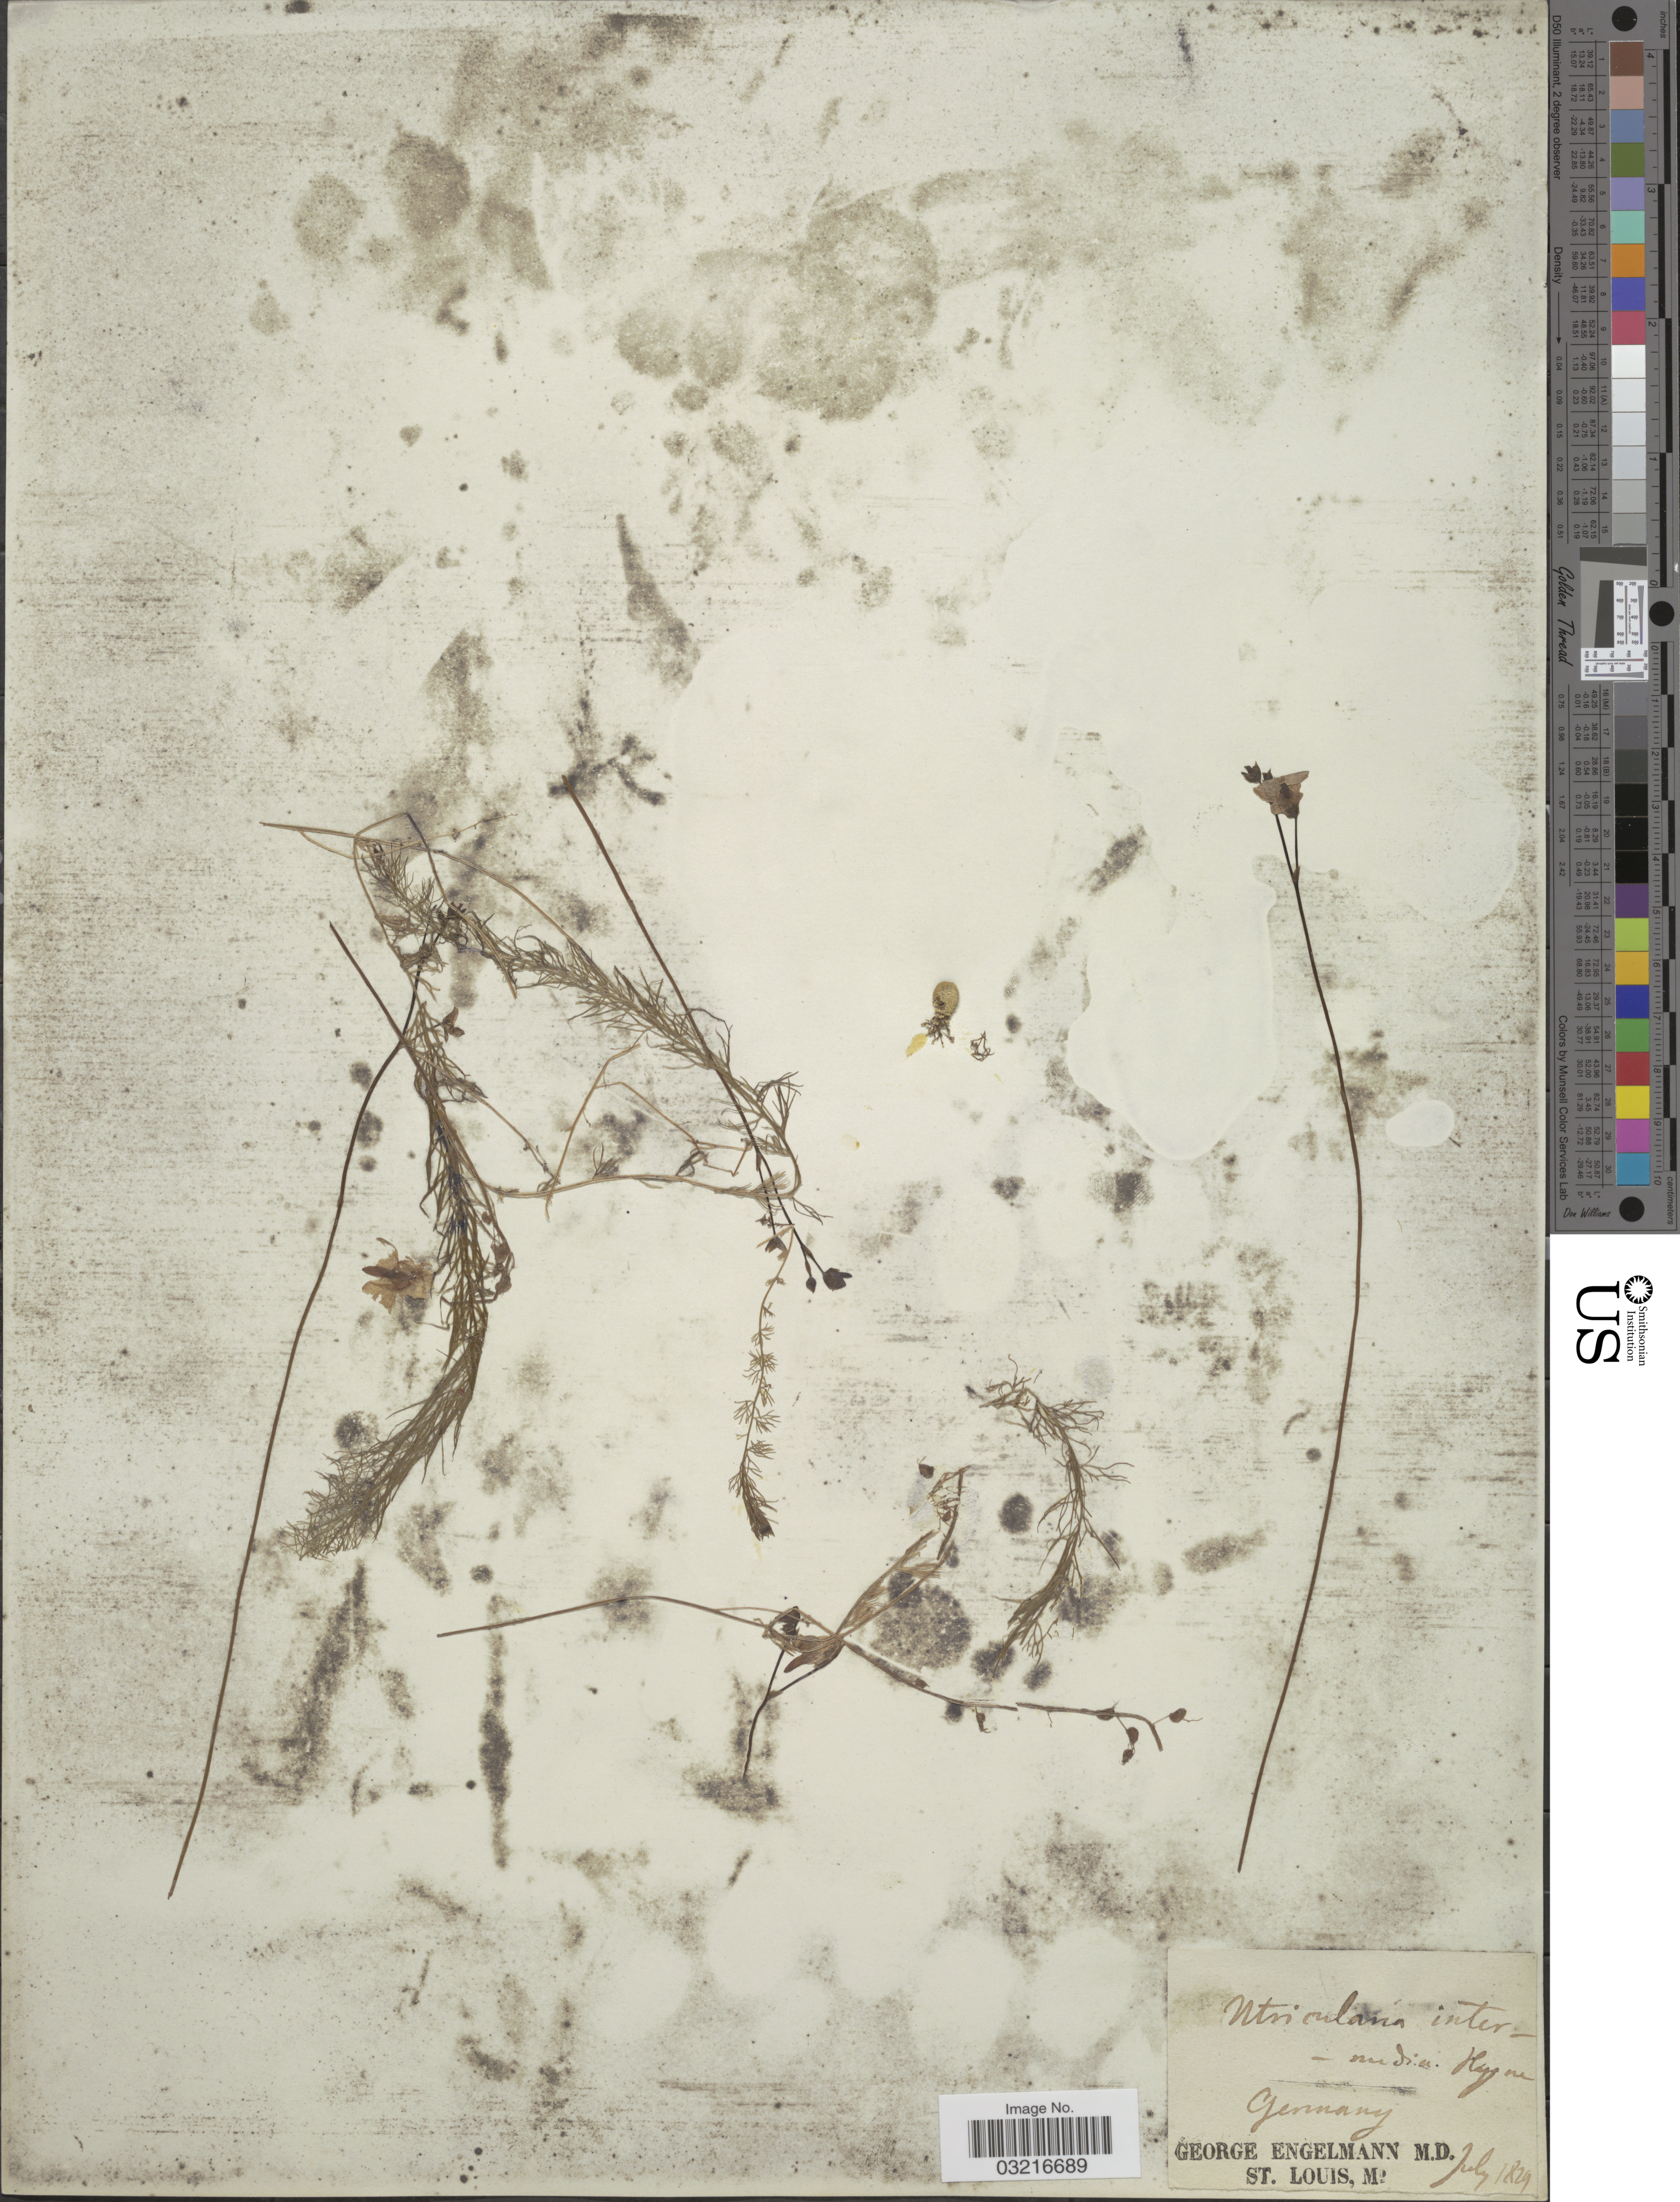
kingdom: Plantae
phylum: Tracheophyta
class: Magnoliopsida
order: Lamiales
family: Lentibulariaceae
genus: Utricularia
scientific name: Utricularia intermedia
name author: Hayne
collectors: G. Engelmann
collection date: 1829-07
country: Germany